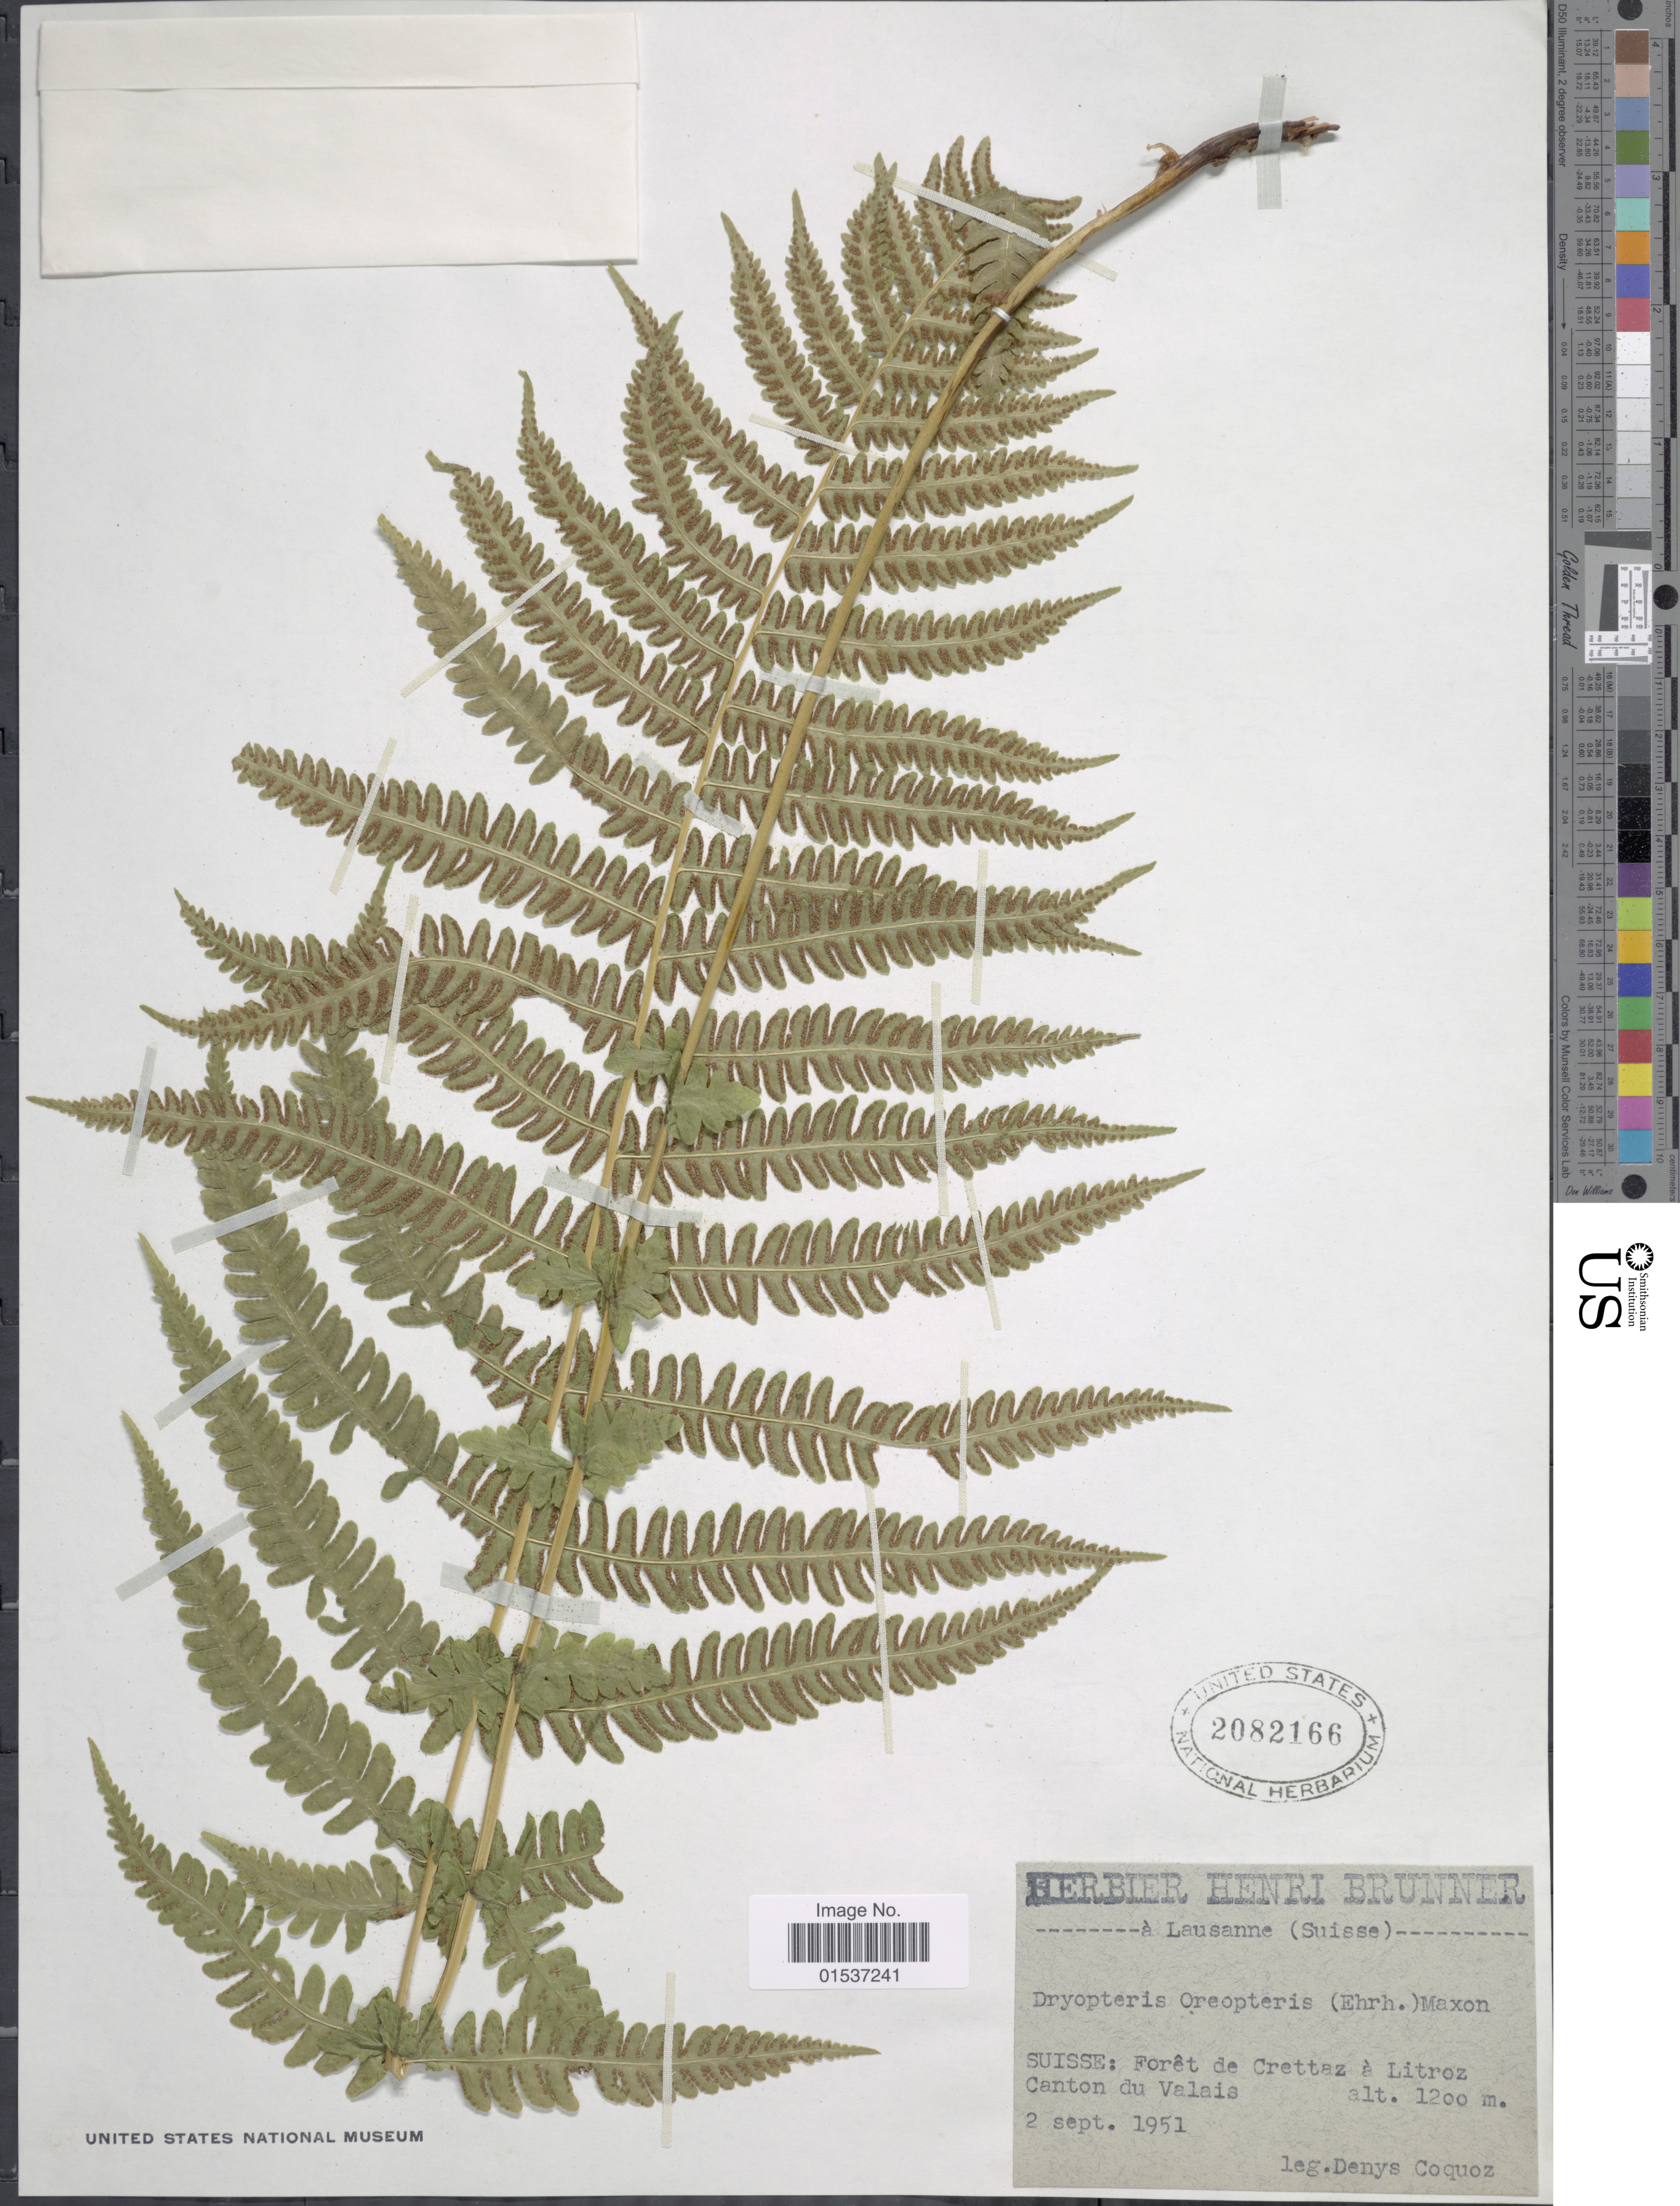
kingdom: Plantae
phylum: Tracheophyta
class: Polypodiopsida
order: Polypodiales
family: Thelypteridaceae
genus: Oreopteris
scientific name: Oreopteris limbosperma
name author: (All.) K. Iwats.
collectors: D. Coquoz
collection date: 1951-09-02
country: Switzerland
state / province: Valais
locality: Suisse: Foret de Crettaz a Litroz, Canton du Valais.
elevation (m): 1200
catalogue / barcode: US 2082166